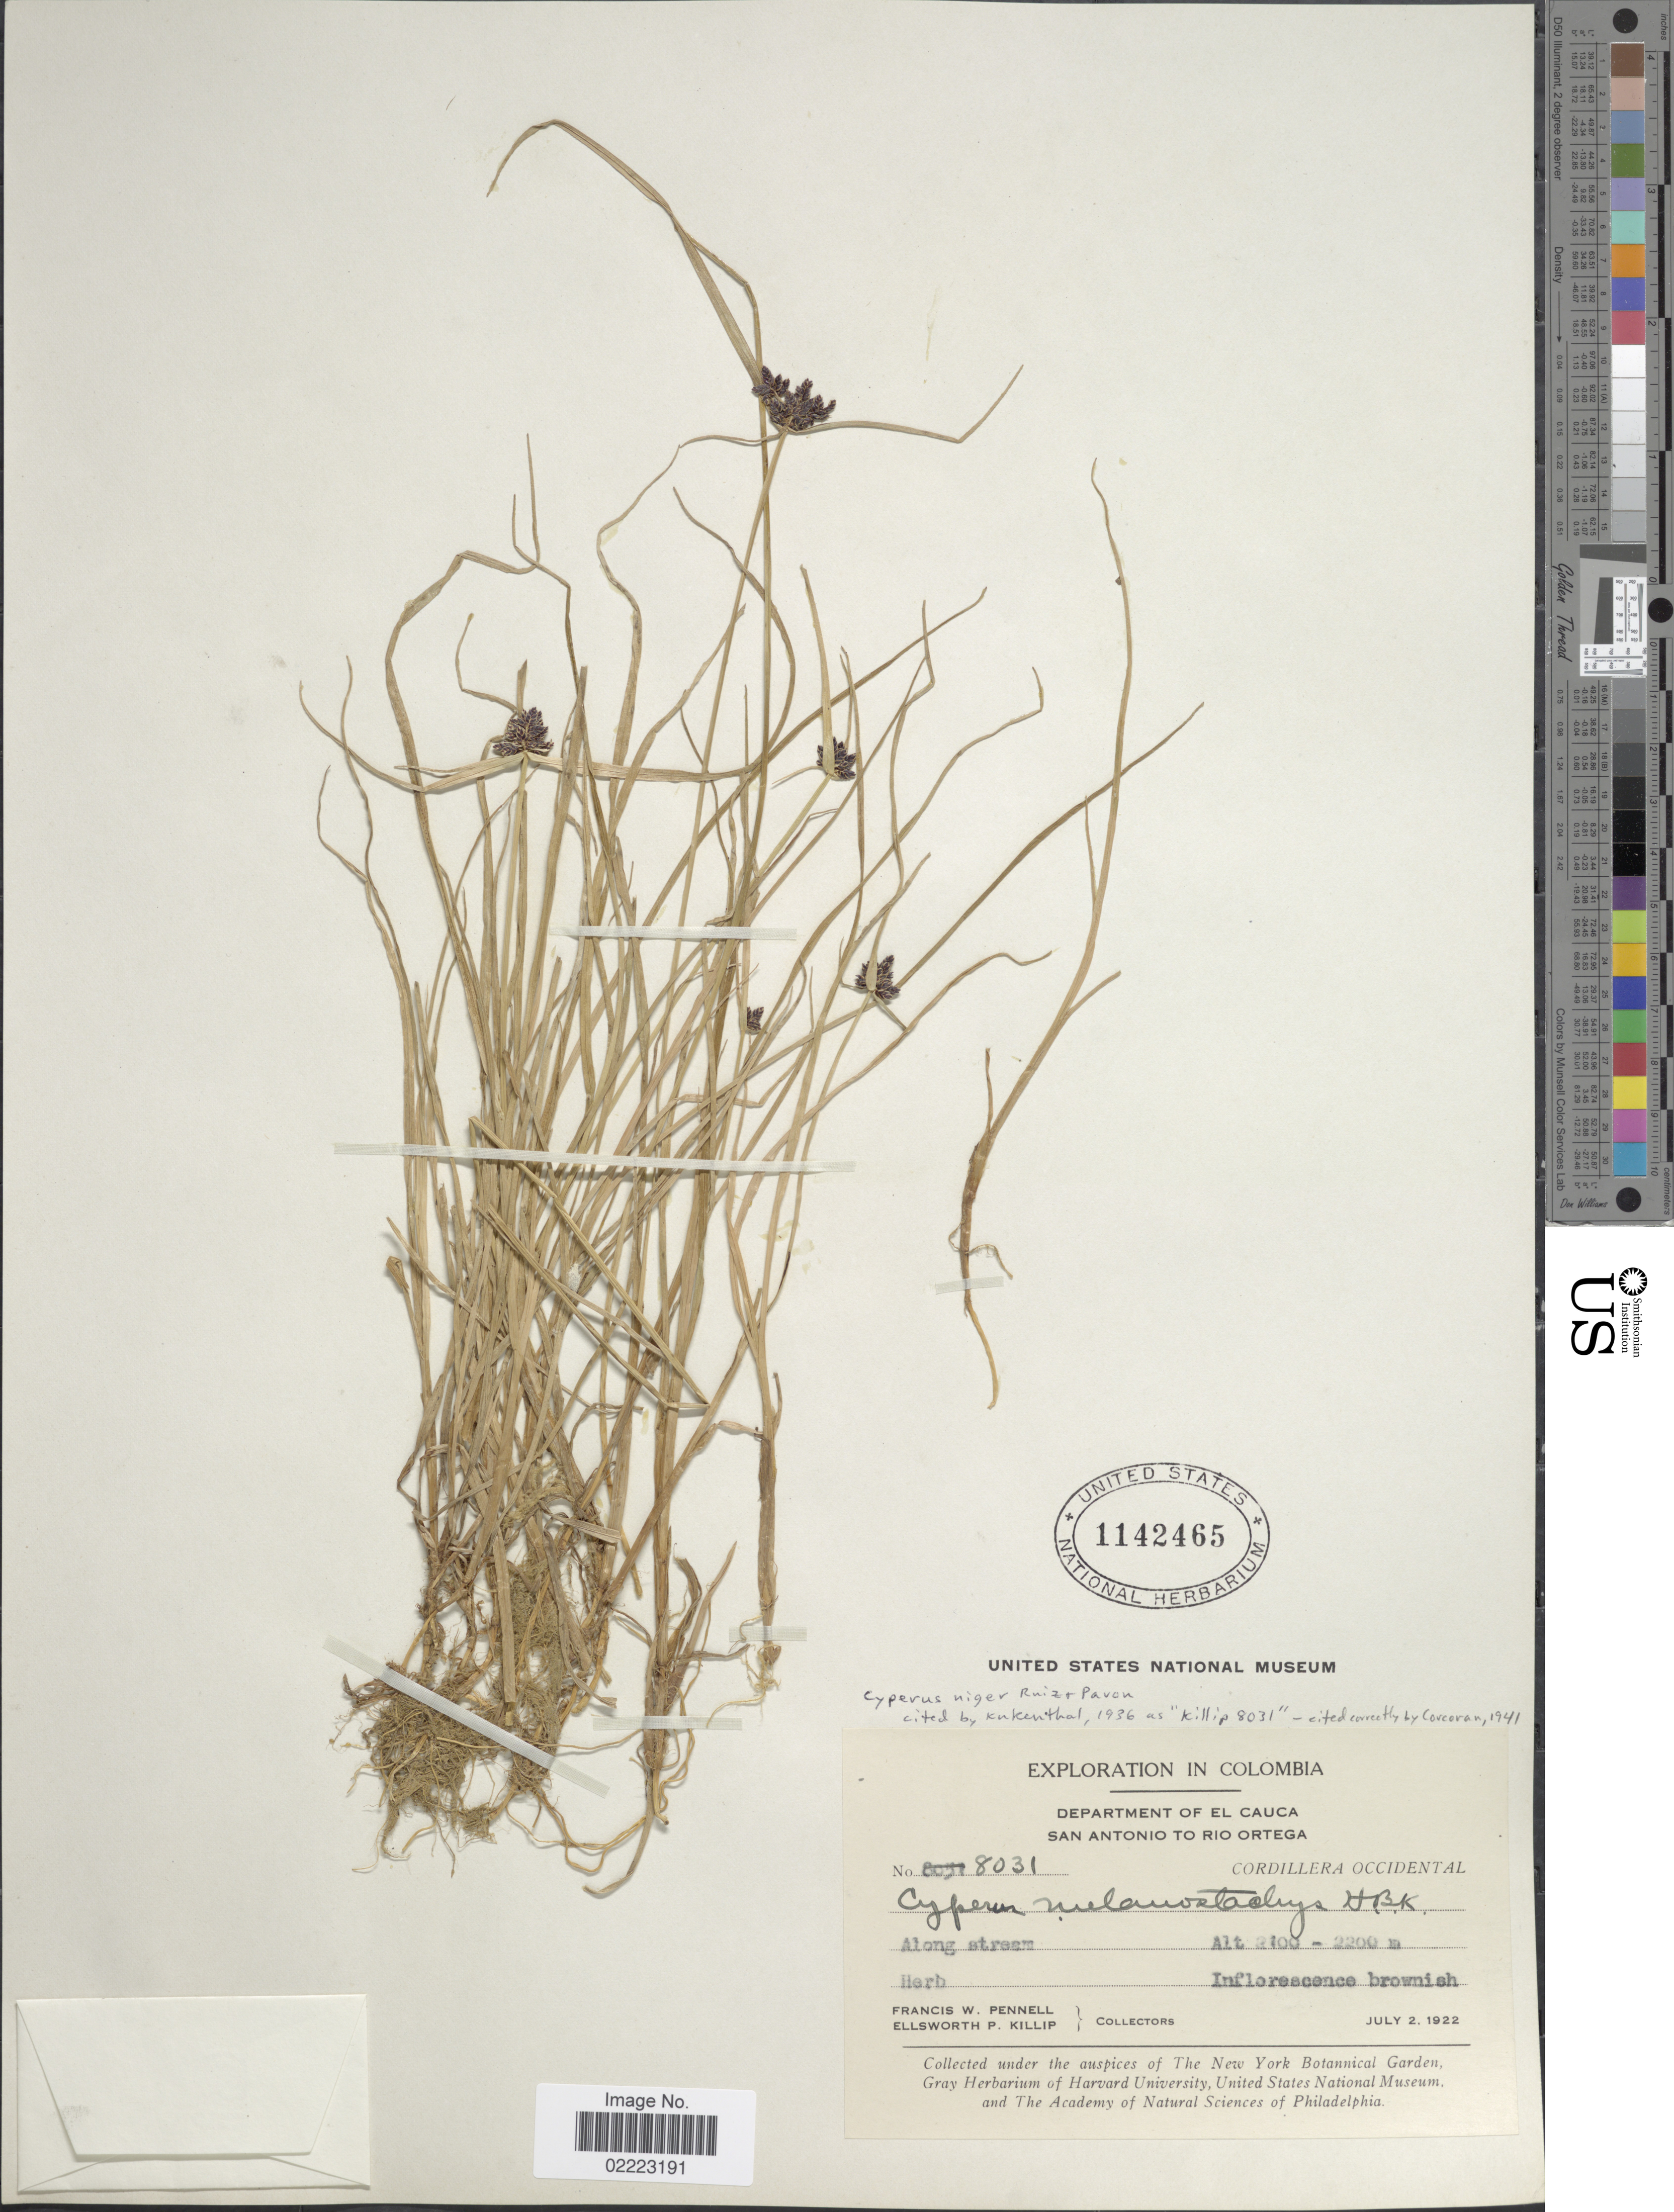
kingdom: Plantae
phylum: Tracheophyta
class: Liliopsida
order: Poales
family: Cyperaceae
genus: Cyperus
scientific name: Cyperus niger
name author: Ruiz & Pav.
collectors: F. W. Pennell & E. P. Killip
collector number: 8031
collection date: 1922-07-02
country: Colombia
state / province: Cauca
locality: Department of El Cauca, San Antonio to Rio Ortega, Cordillera Occidental, Along stream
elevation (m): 2100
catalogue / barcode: US 1142465